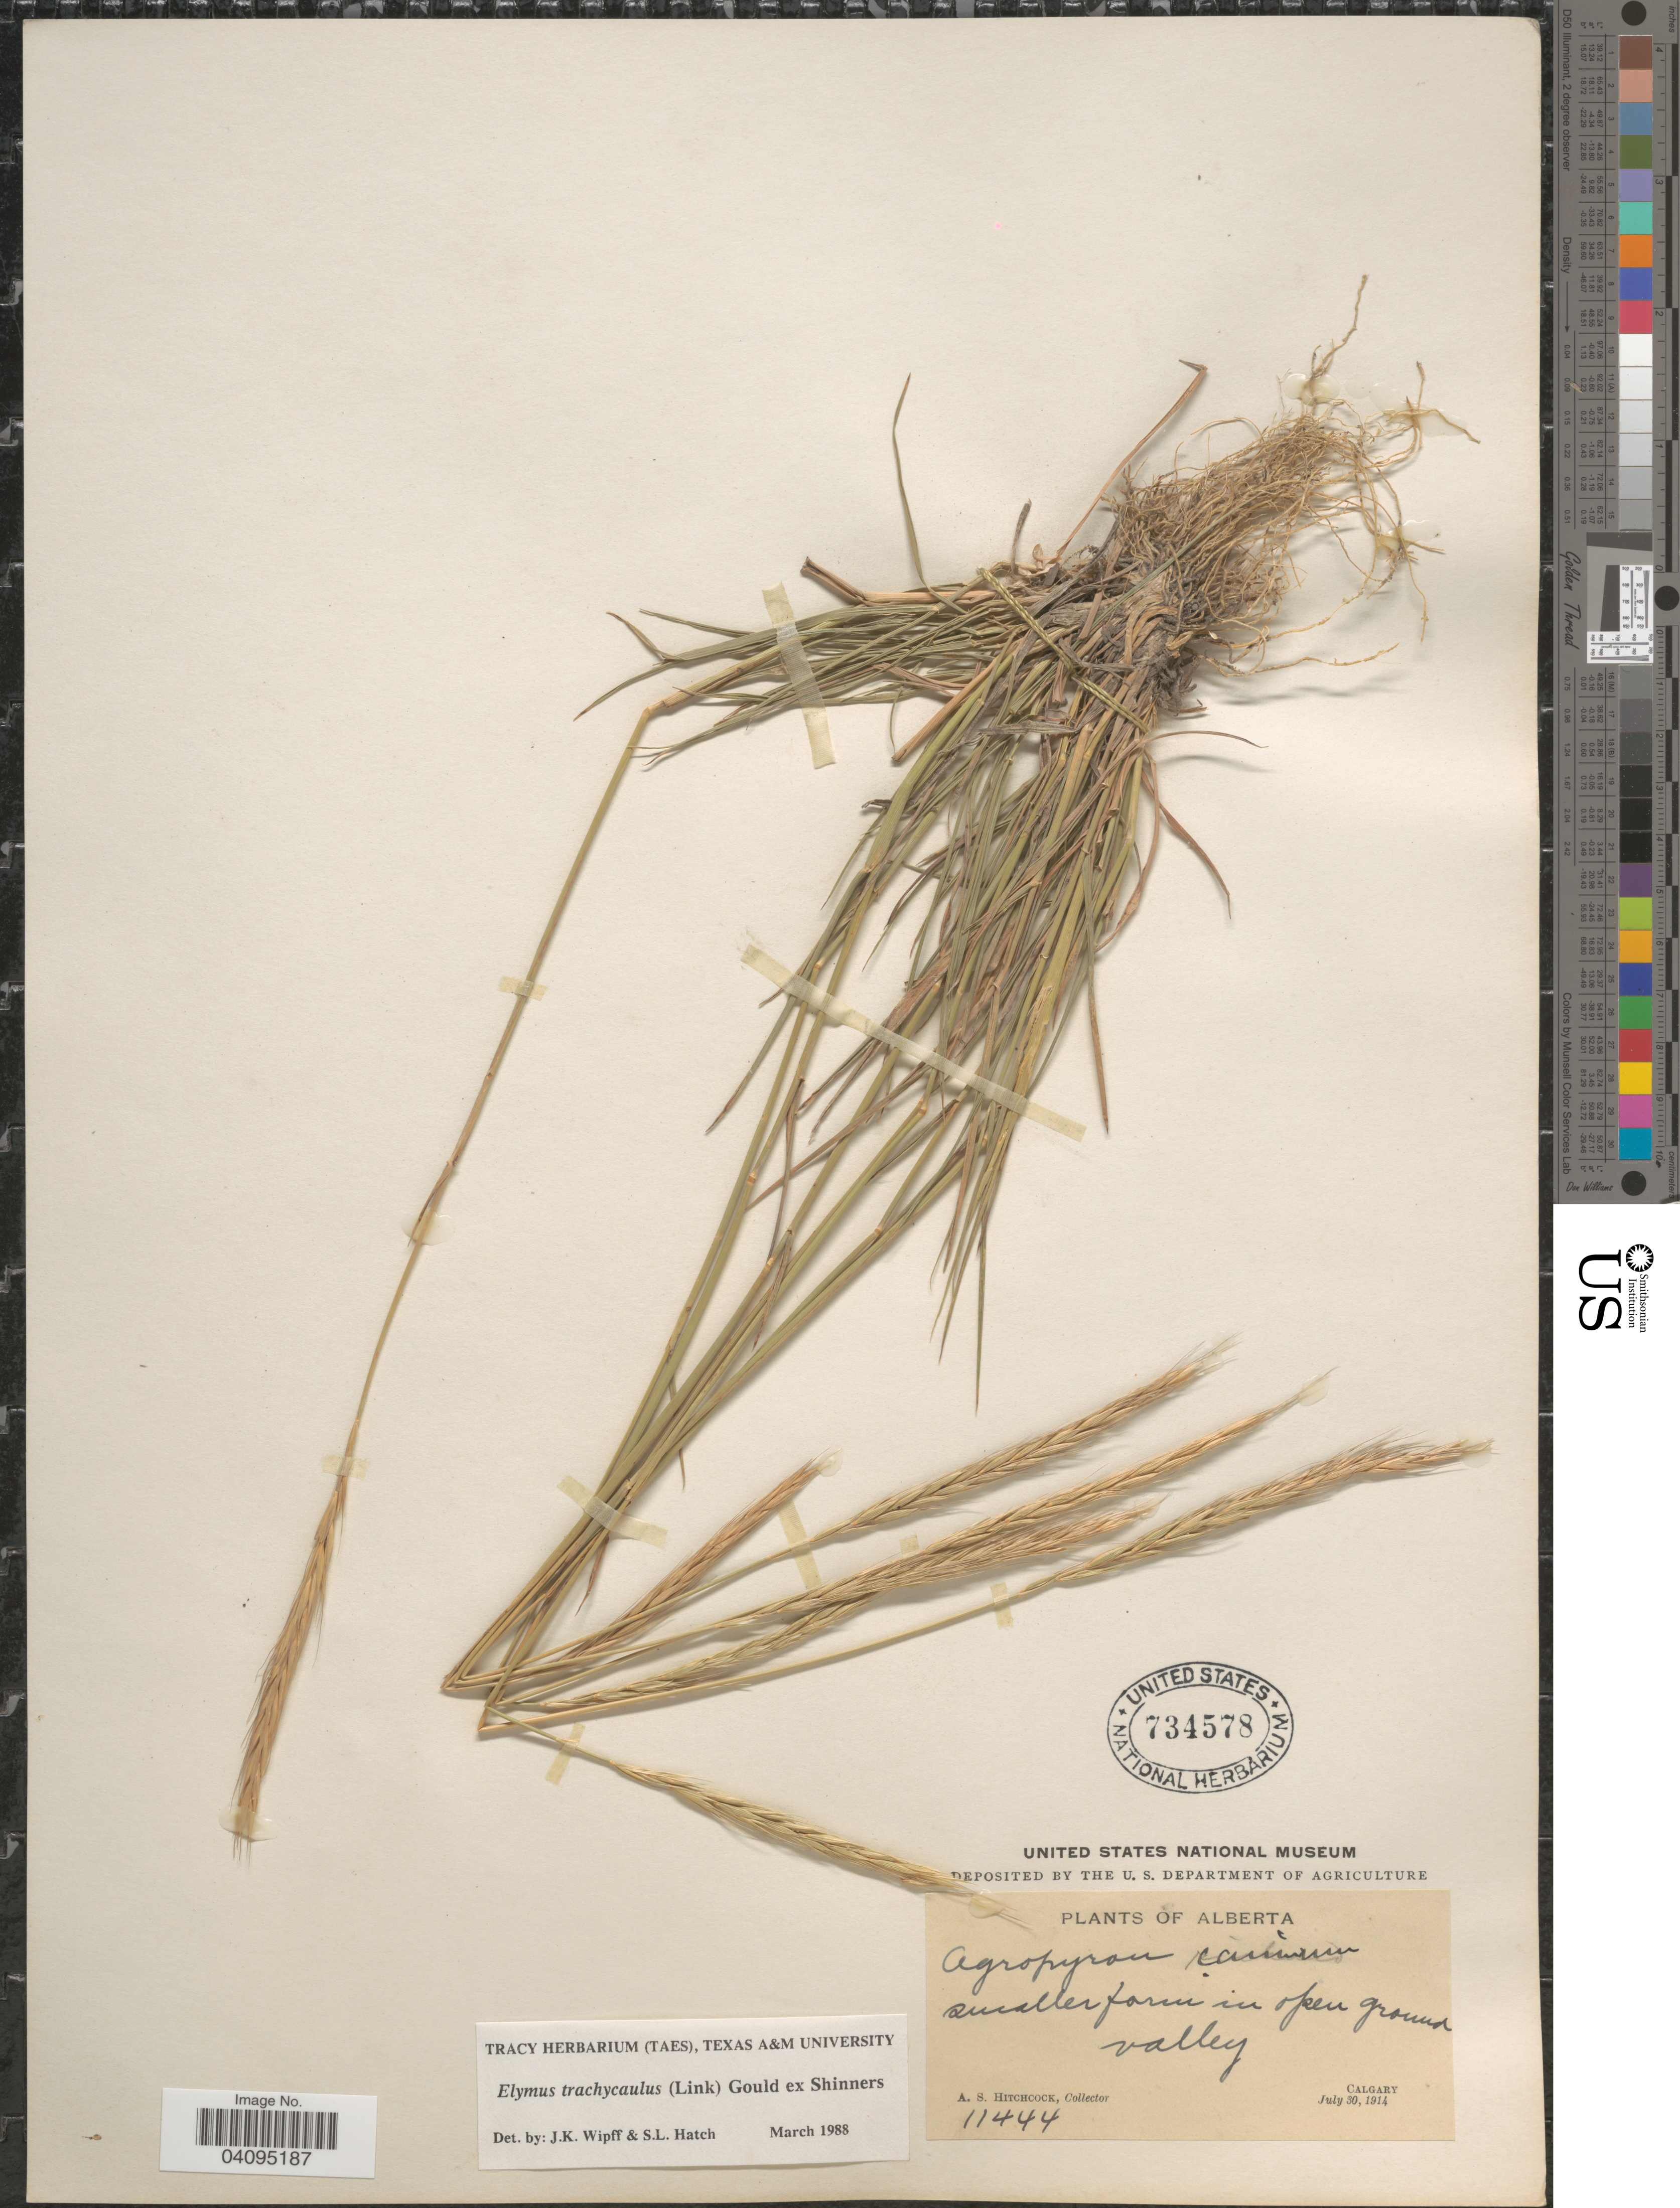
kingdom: Plantae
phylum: Tracheophyta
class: Liliopsida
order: Poales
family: Poaceae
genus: Elymus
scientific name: Elymus trachycaulus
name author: (Link) Gould ex Shinners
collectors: A. S. Hitchcock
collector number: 11444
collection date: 1914-07-30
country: Canada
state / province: Alberta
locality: Calgary.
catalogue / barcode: US 734578